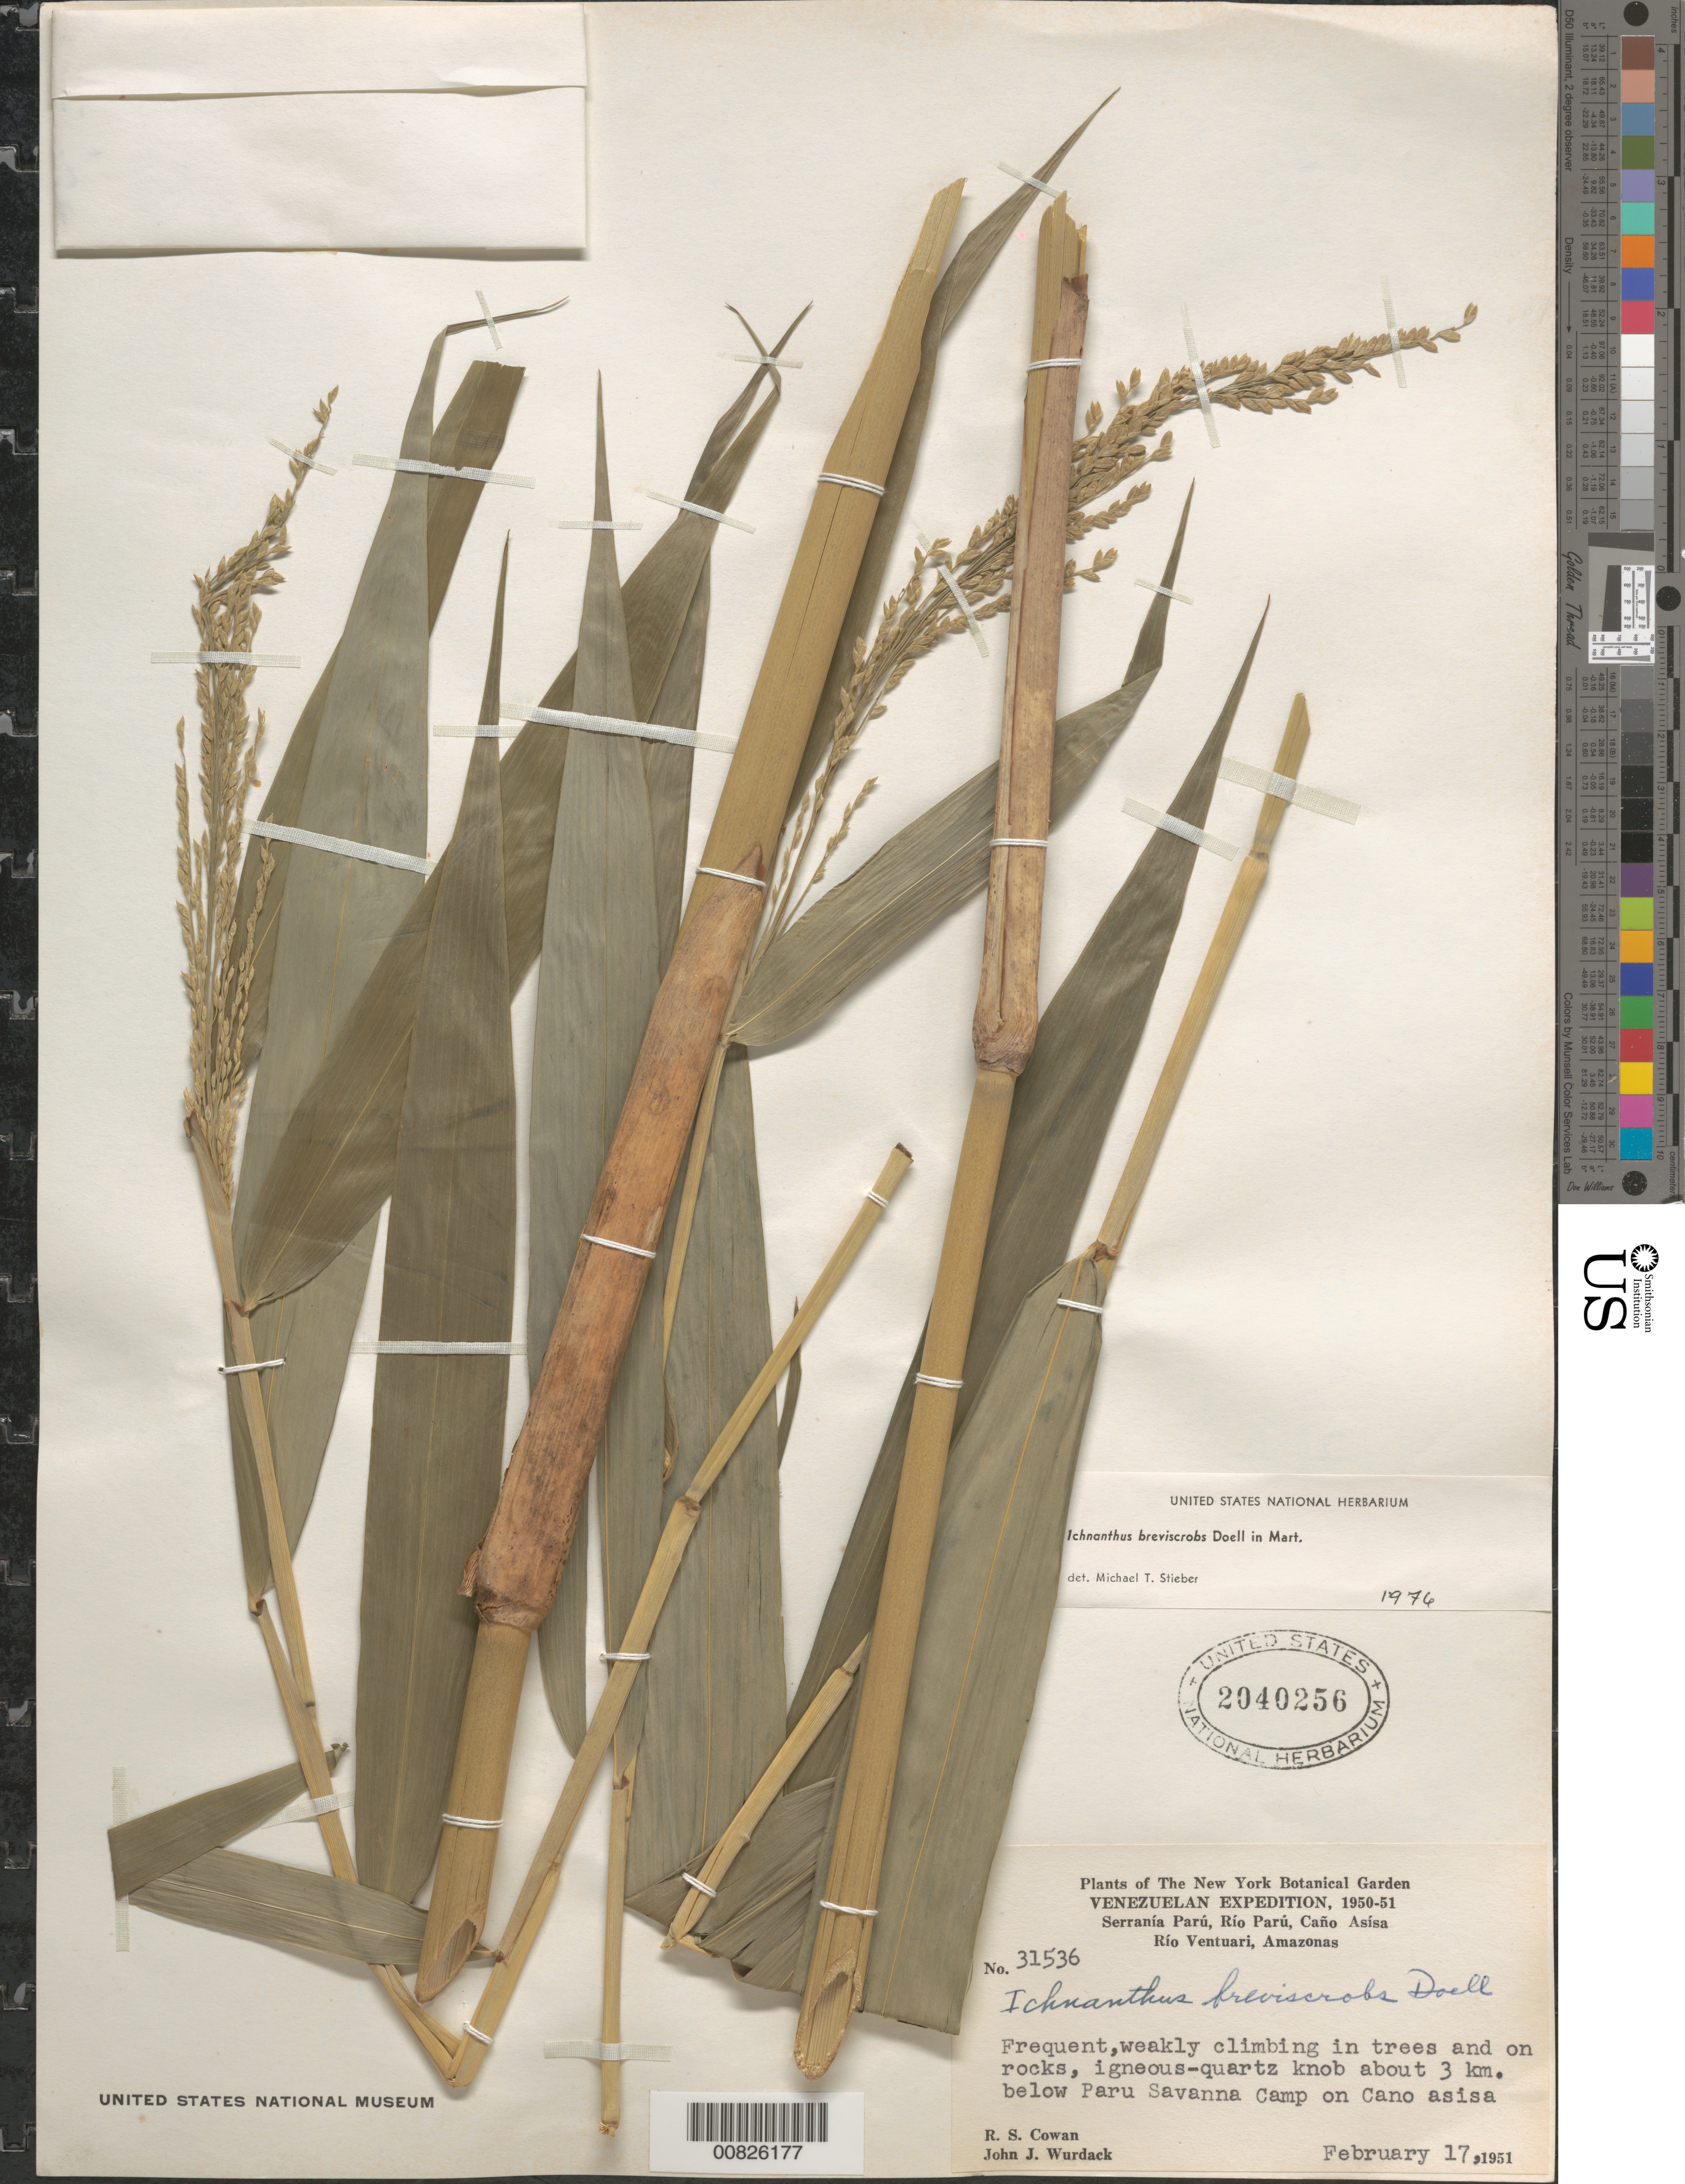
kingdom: Plantae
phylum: Tracheophyta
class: Liliopsida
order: Poales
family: Poaceae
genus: Ichnanthus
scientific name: Ichnanthus breviscrobs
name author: Döll in Mart.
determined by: Stieber, M. T.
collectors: R. S. Cowan & J. J. Wurdack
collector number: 31536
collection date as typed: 17-Feb-51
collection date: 1951-02-17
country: Venezuela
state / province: Amazonas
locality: Río Parú, Caño Asisa, 3 km below Parú Savanna Camp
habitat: Igneous-quartz know, climbing in trees and on rocks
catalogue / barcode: US 2040256